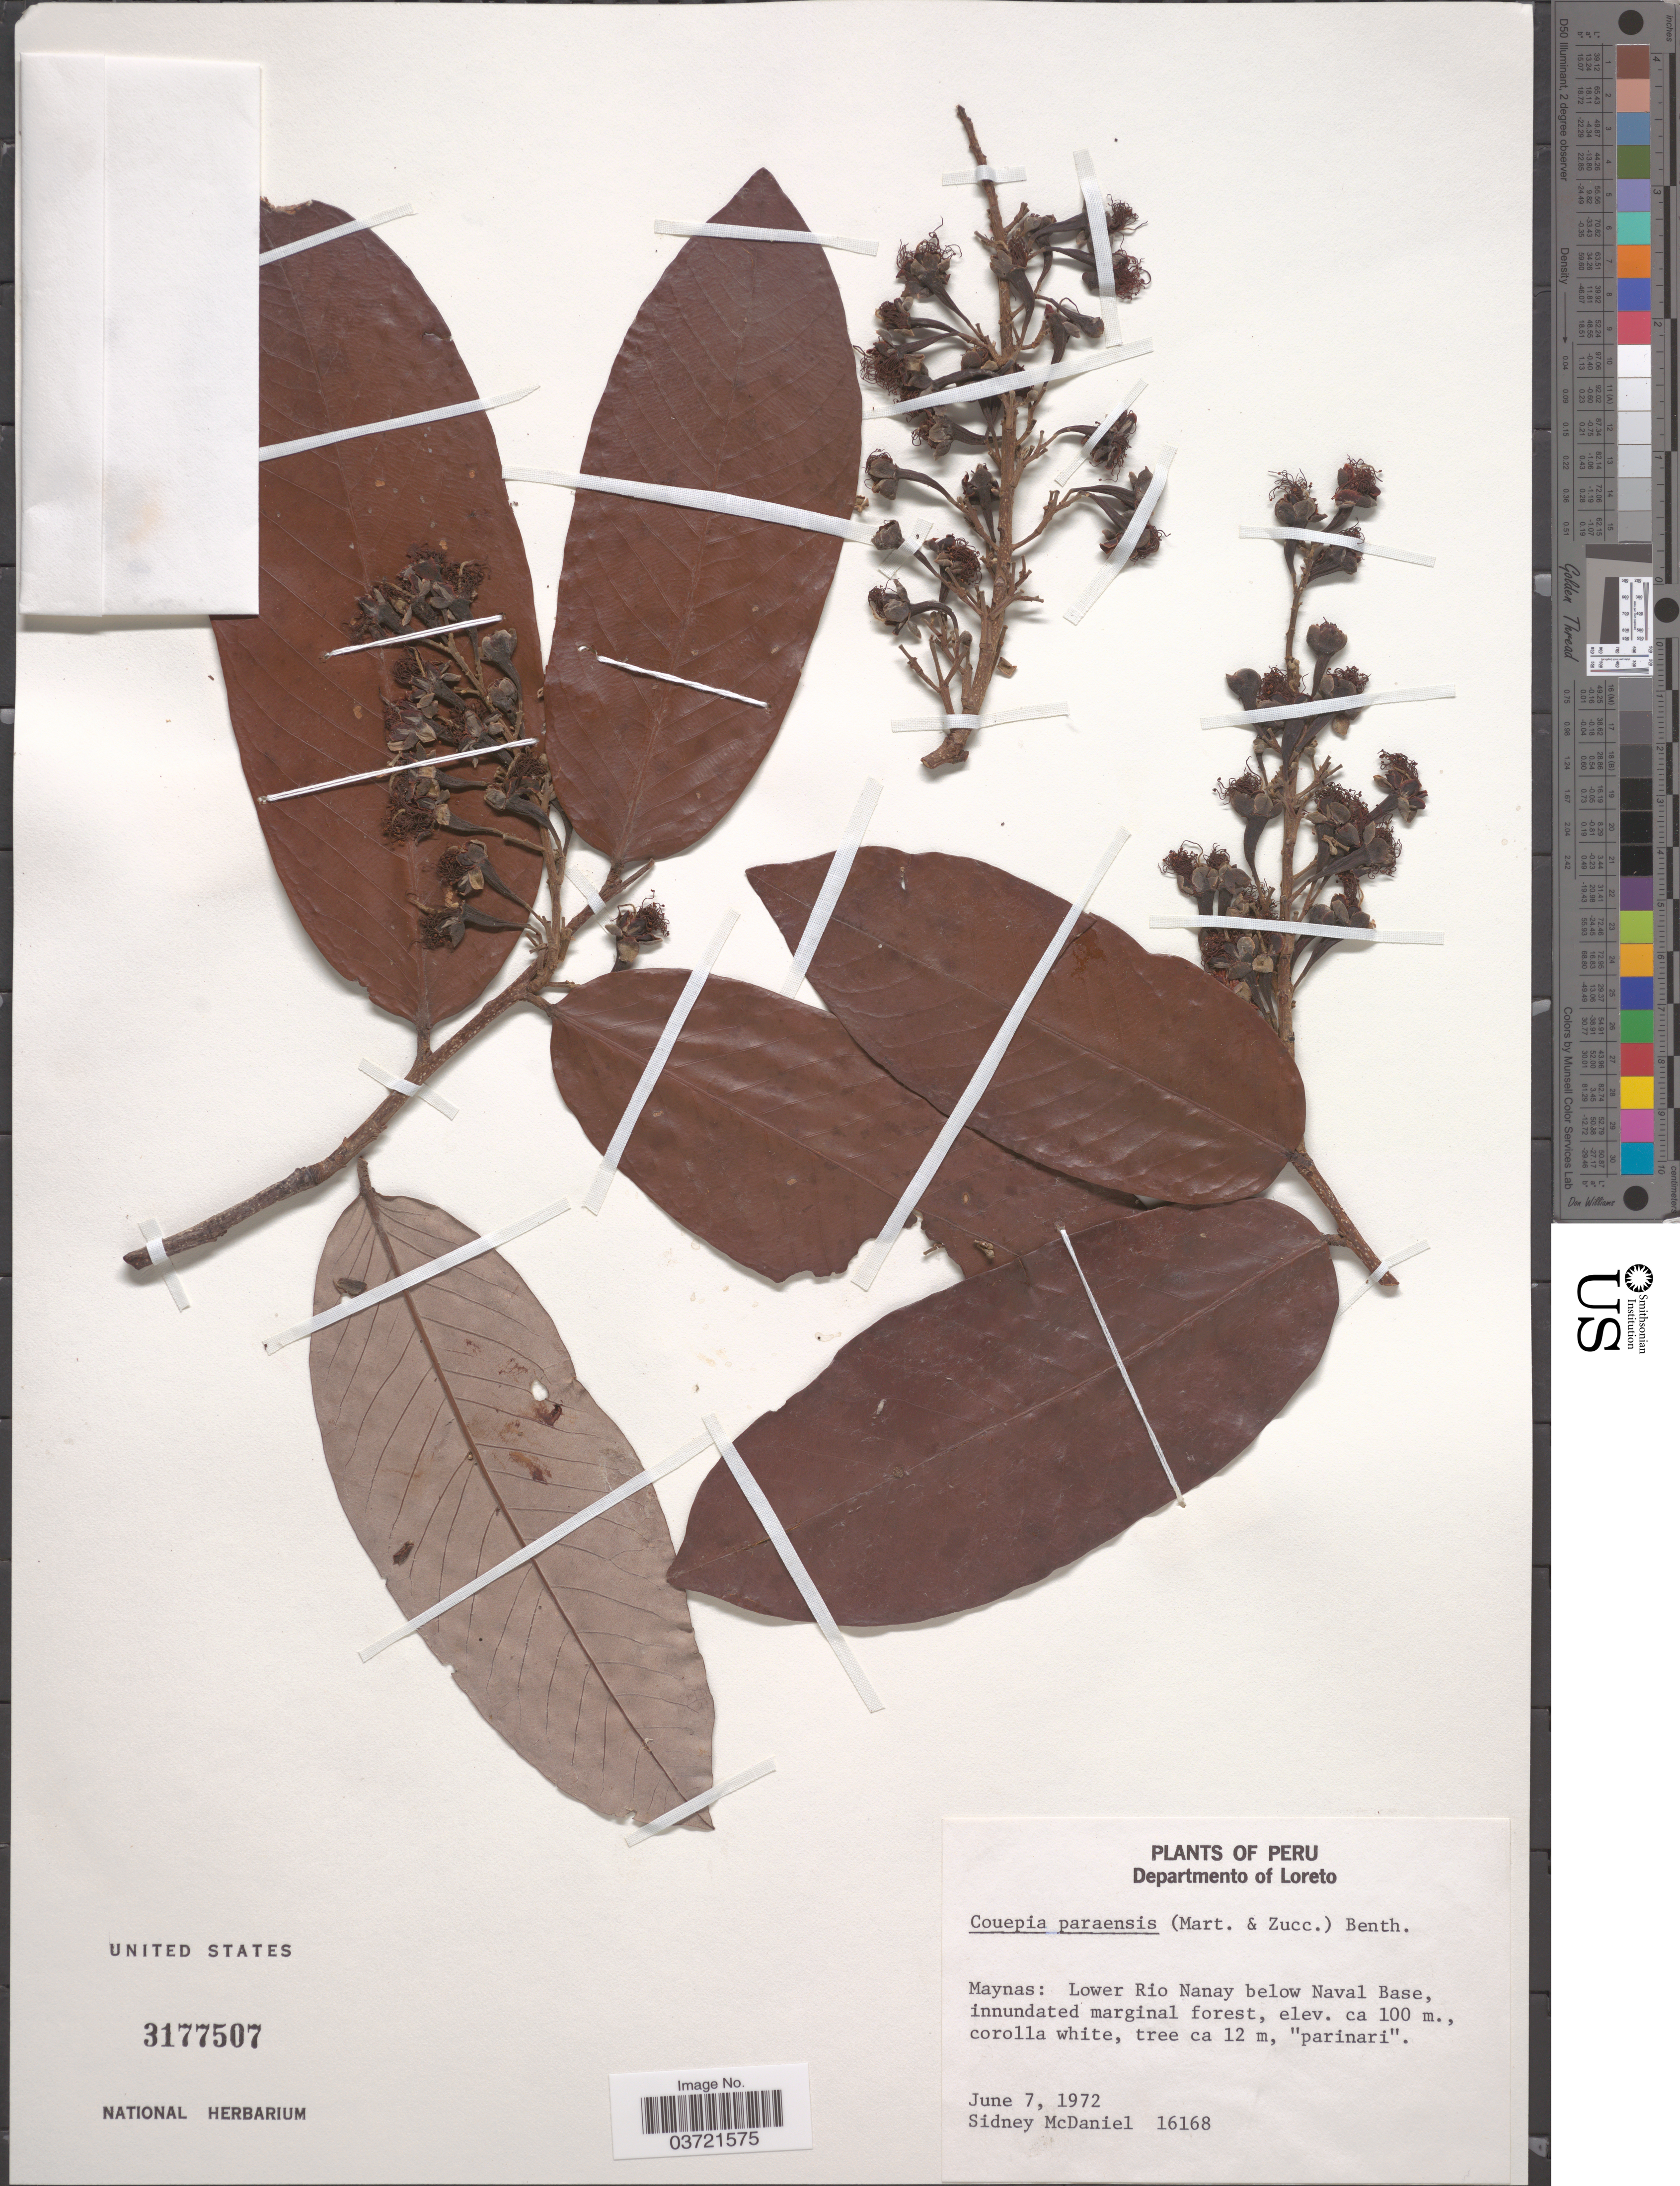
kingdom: Plantae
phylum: Tracheophyta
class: Magnoliopsida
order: Malpighiales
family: Chrysobalanaceae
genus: Couepia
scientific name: Couepia paraensis subsp. glaucescens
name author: (Spruce ex Hook. f.) Prance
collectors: S. McDaniel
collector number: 16168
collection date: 1972-06-07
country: Peru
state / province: Loreto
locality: Departmento of Loreto. Maynas: Lower Rio Nanay below Naval Base.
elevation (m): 100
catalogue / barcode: US 3177507